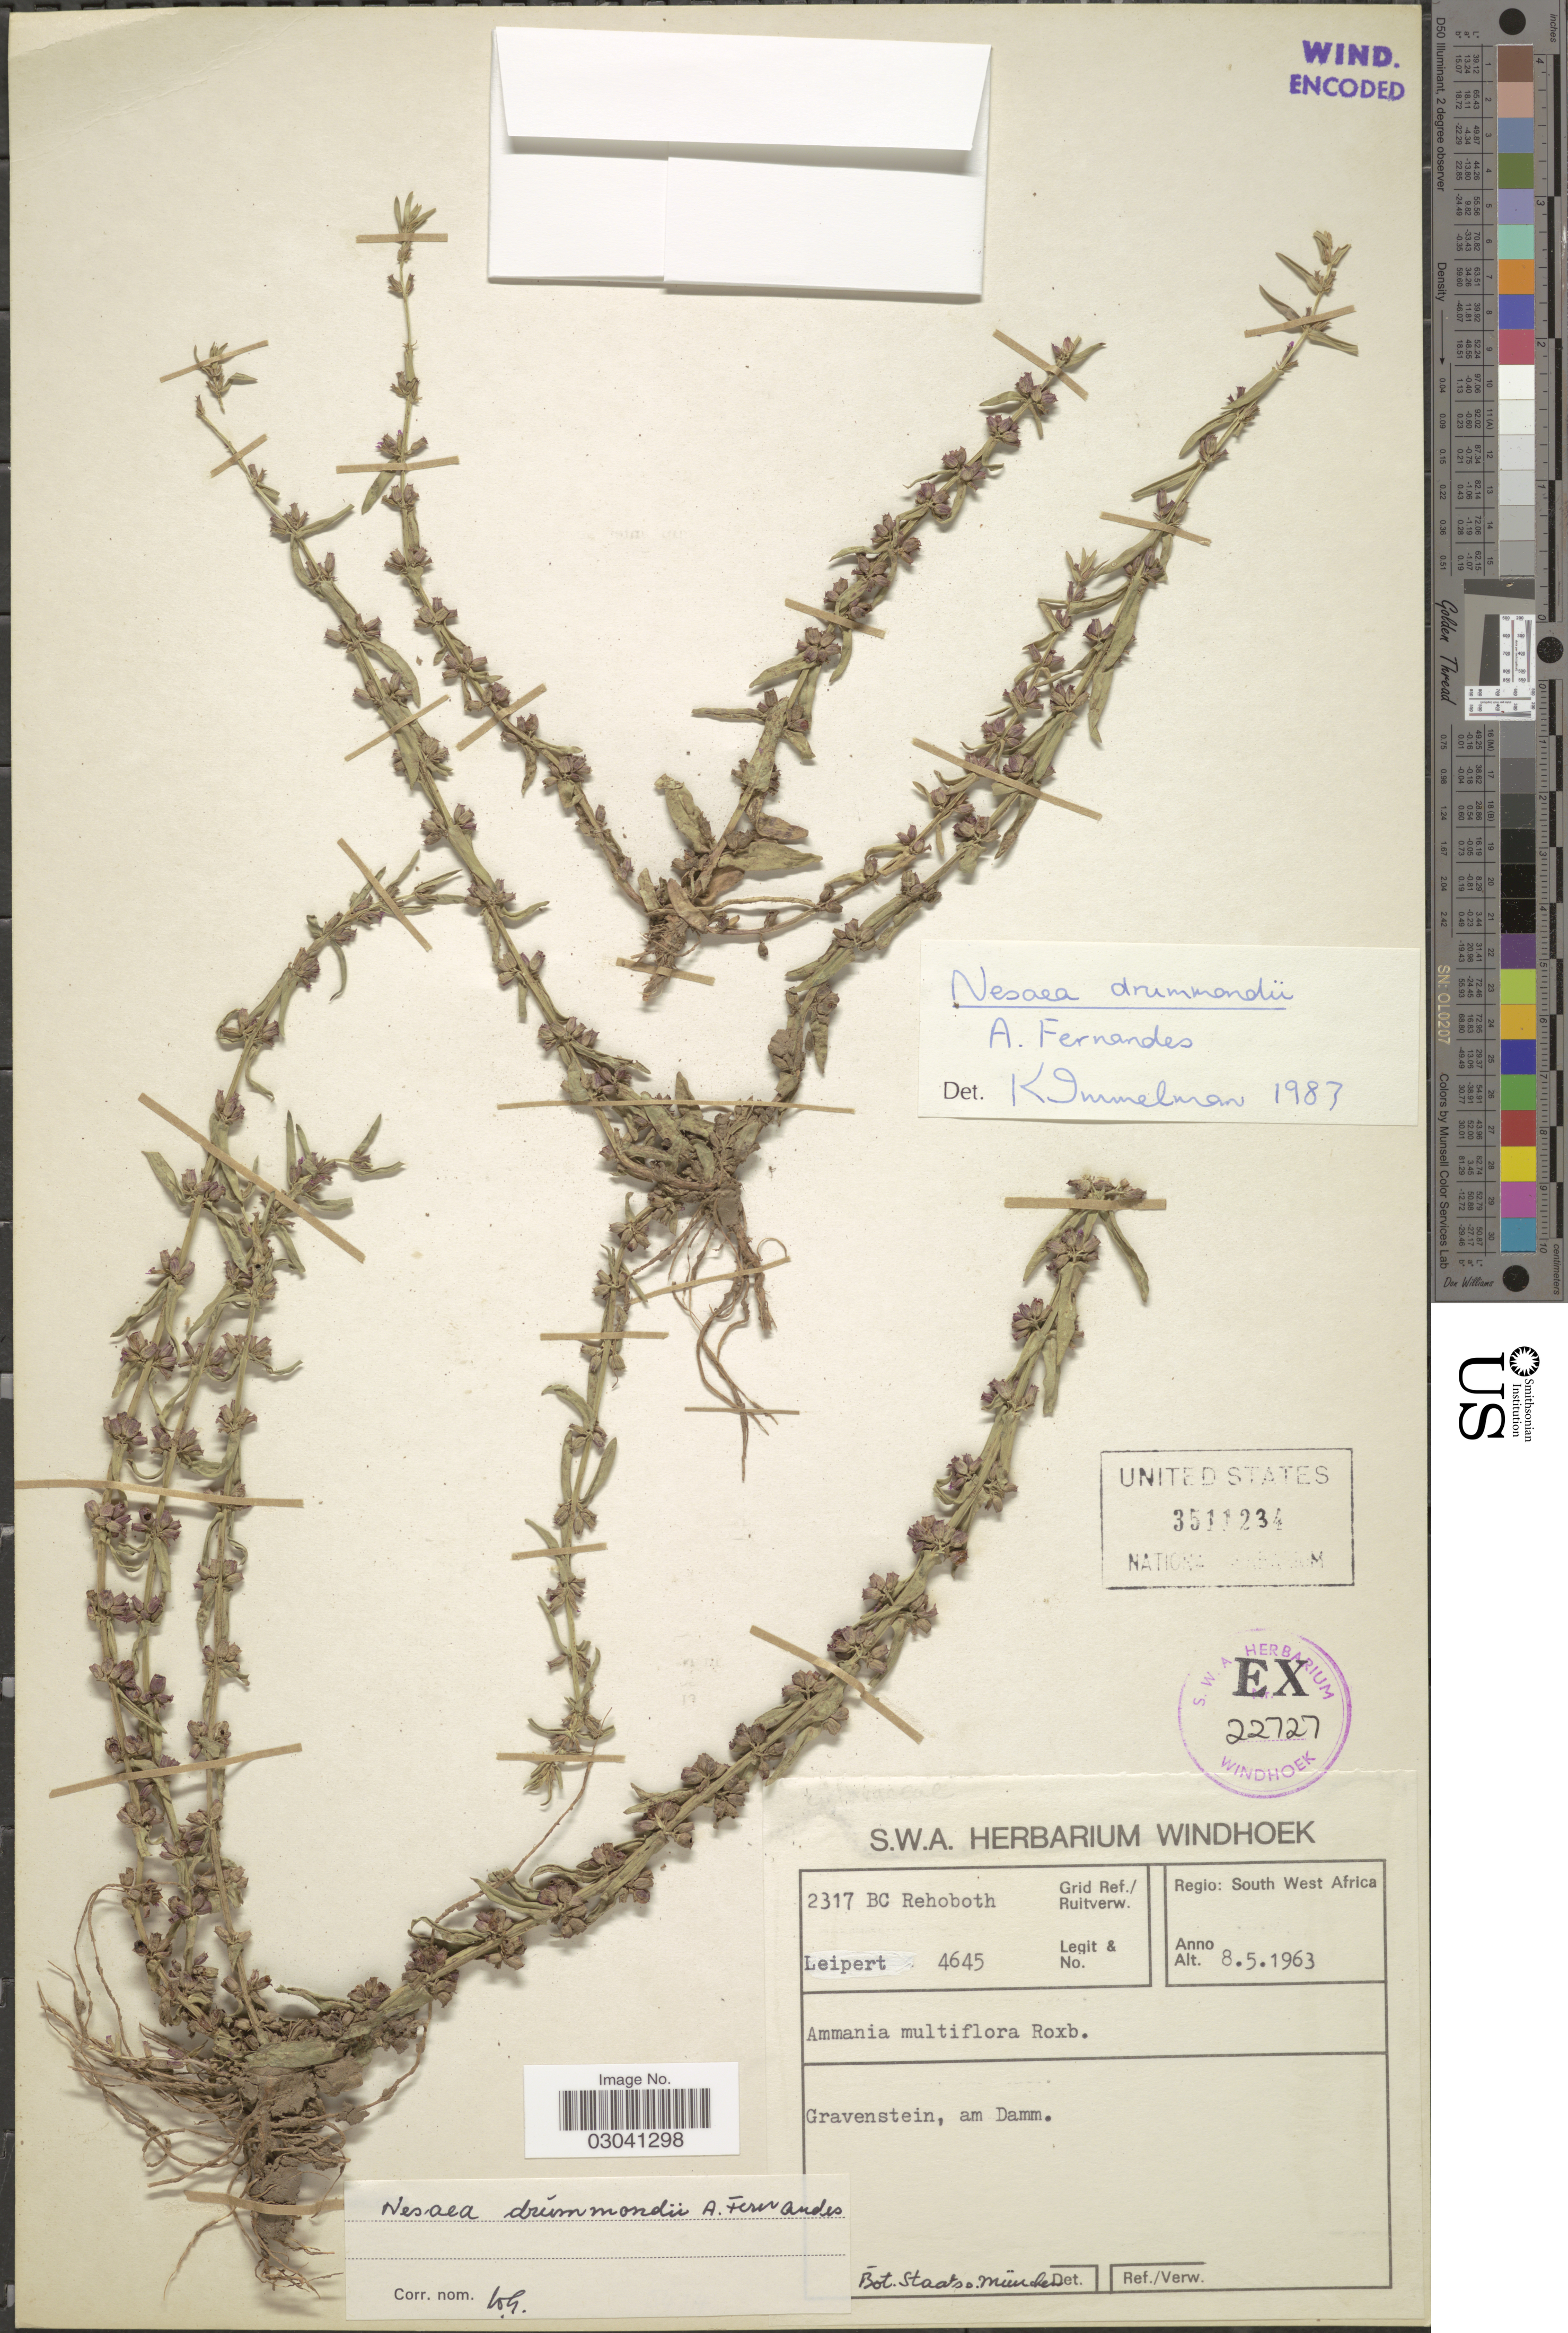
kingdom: Plantae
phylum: Tracheophyta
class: Magnoliopsida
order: Myrtales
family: Lythraceae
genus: Ammannia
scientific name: Ammannia drummondii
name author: (A. Fern.) S.A. Graham & Gandhi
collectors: Leipert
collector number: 4645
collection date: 1963-05-08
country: Namibia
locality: Grid Ref./ Ruitverw. 2317 BC Rehoboth, Regio: South West Africa, Gravenstein, am Damm.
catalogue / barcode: US 3511234